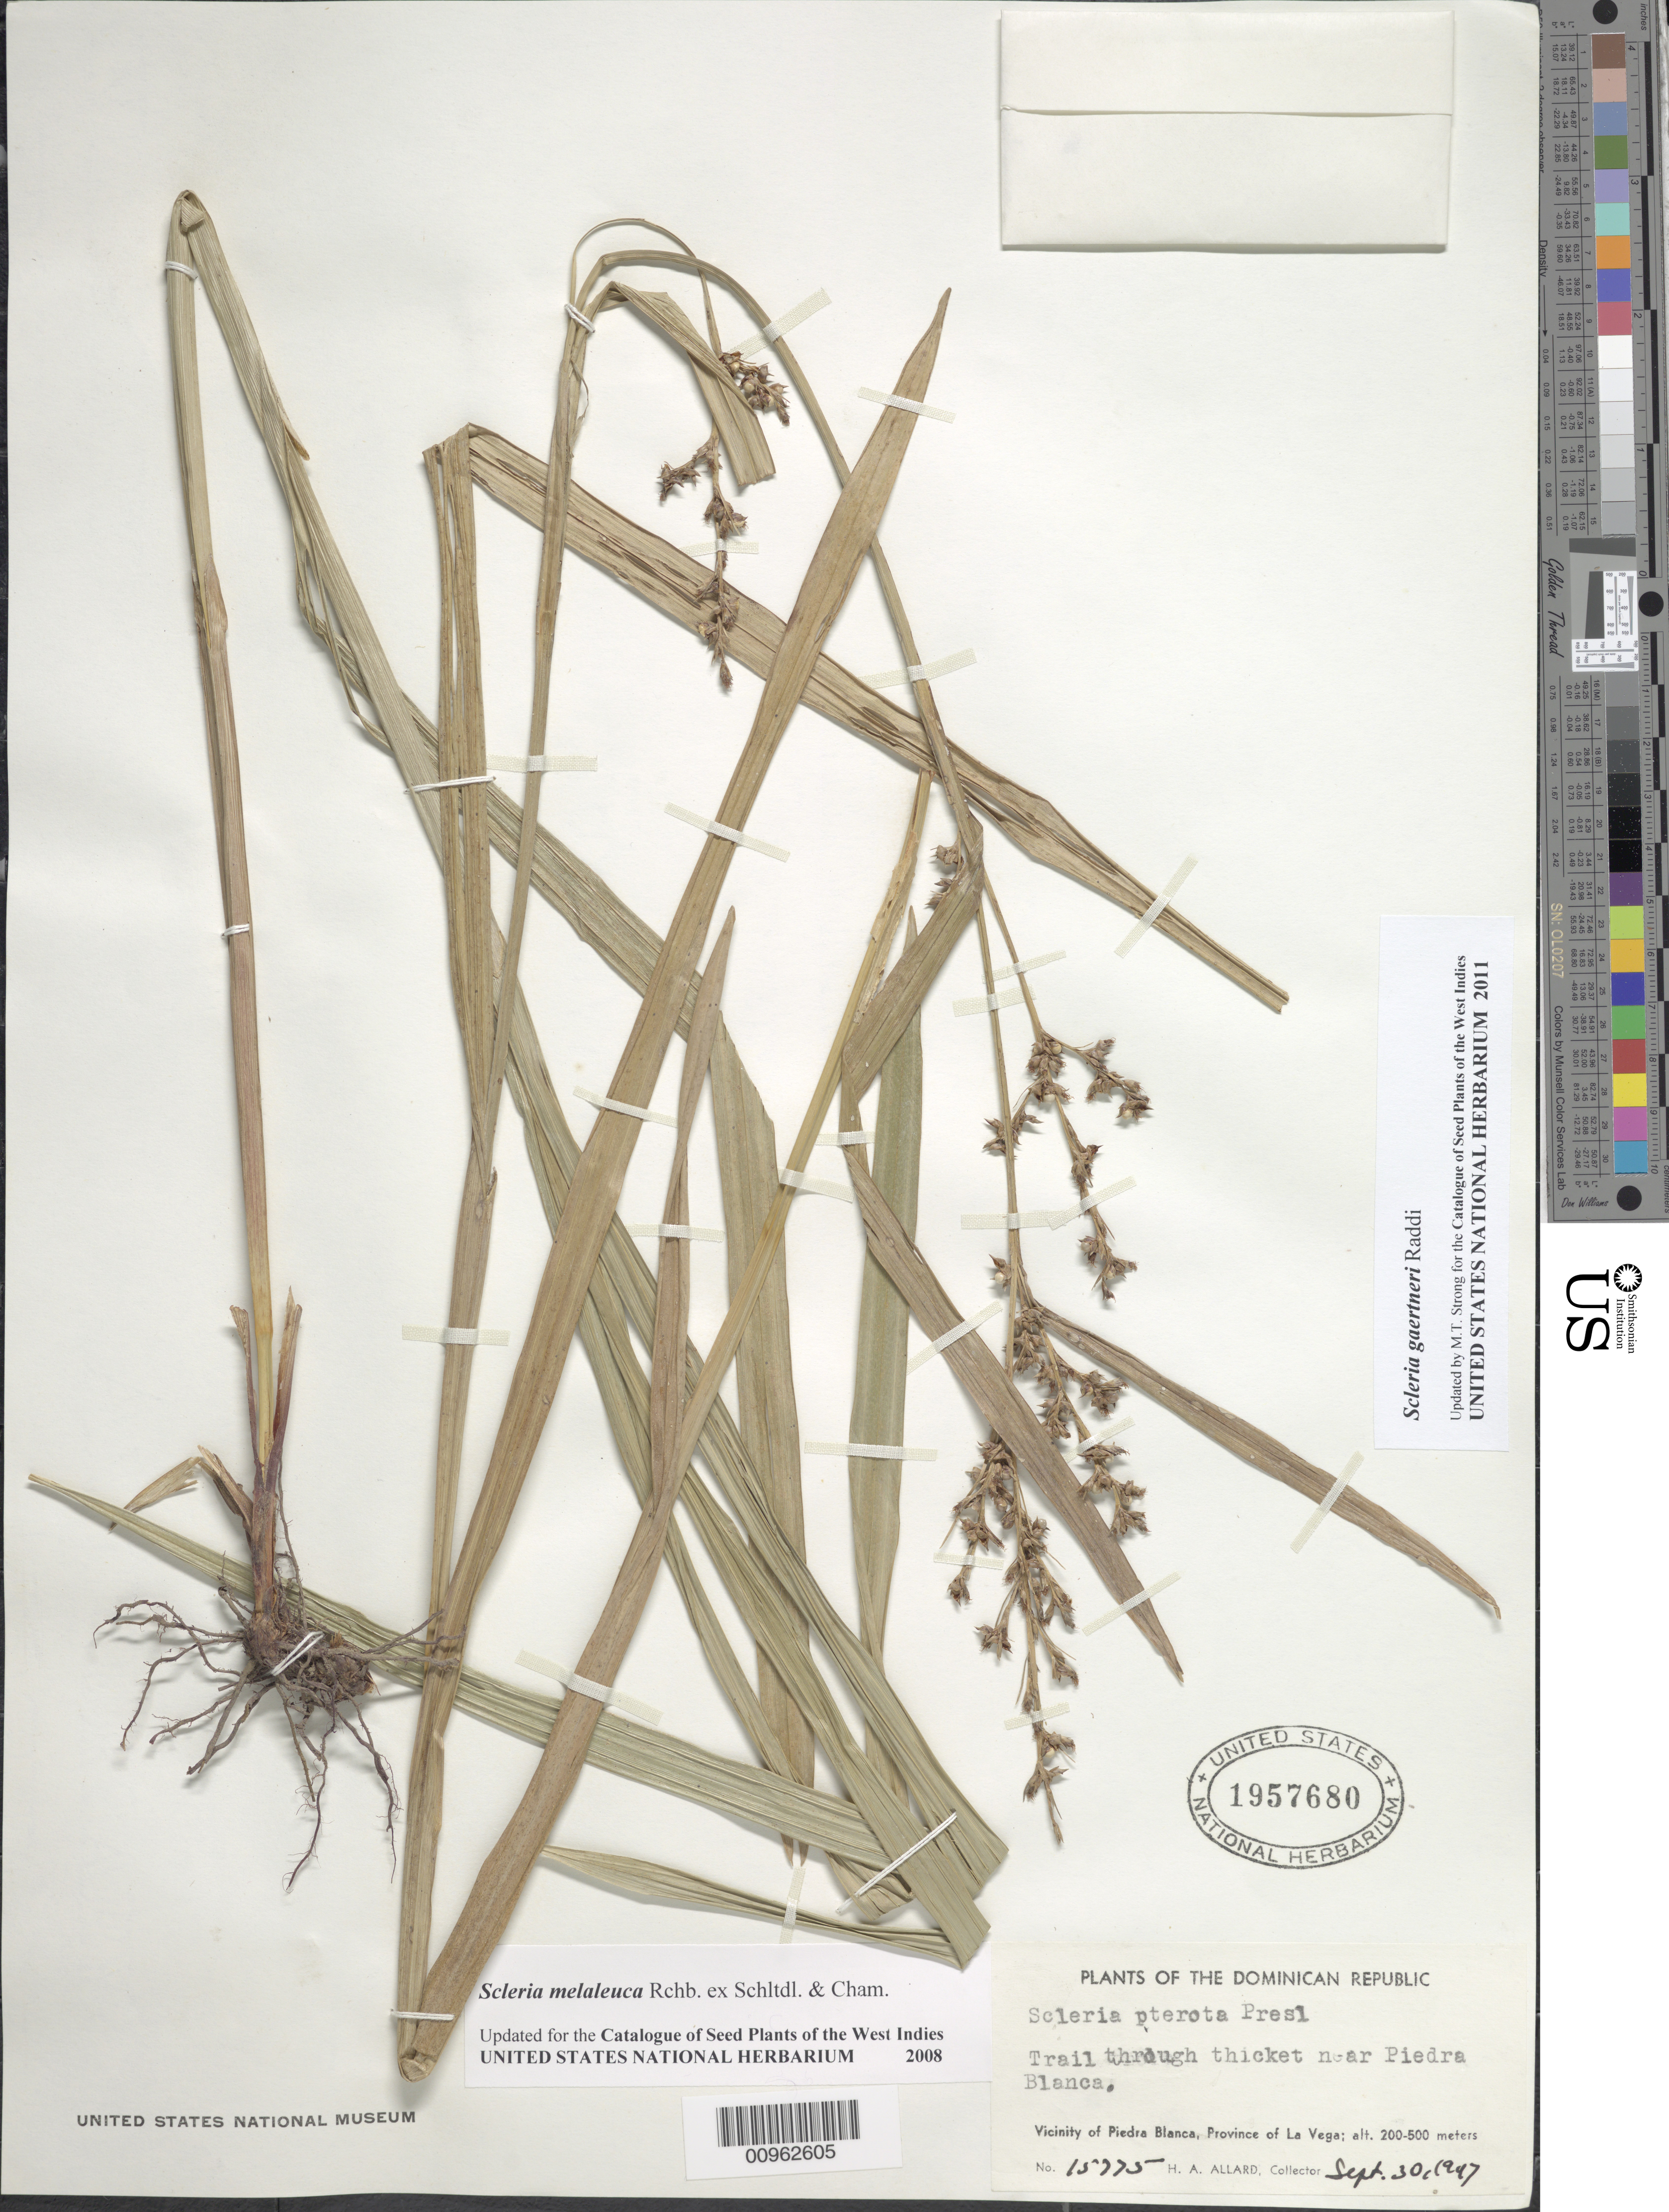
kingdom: Plantae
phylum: Tracheophyta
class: Liliopsida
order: Poales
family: Cyperaceae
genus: Scleria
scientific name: Scleria gaertneri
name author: Raddi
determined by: Strong, M. T., (US), Smithsonian Institution - National Museum of Natural History (UNITED STATES)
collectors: H. A. Allard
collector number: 15775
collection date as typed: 30 Sep 1947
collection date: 1947-09-30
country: Dominican Republic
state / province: La Vega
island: Hispaniola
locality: Vicinity of Piedra Blanca, trail near Piedra Blanca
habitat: Trail through thicket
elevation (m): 200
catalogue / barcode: US 1957680